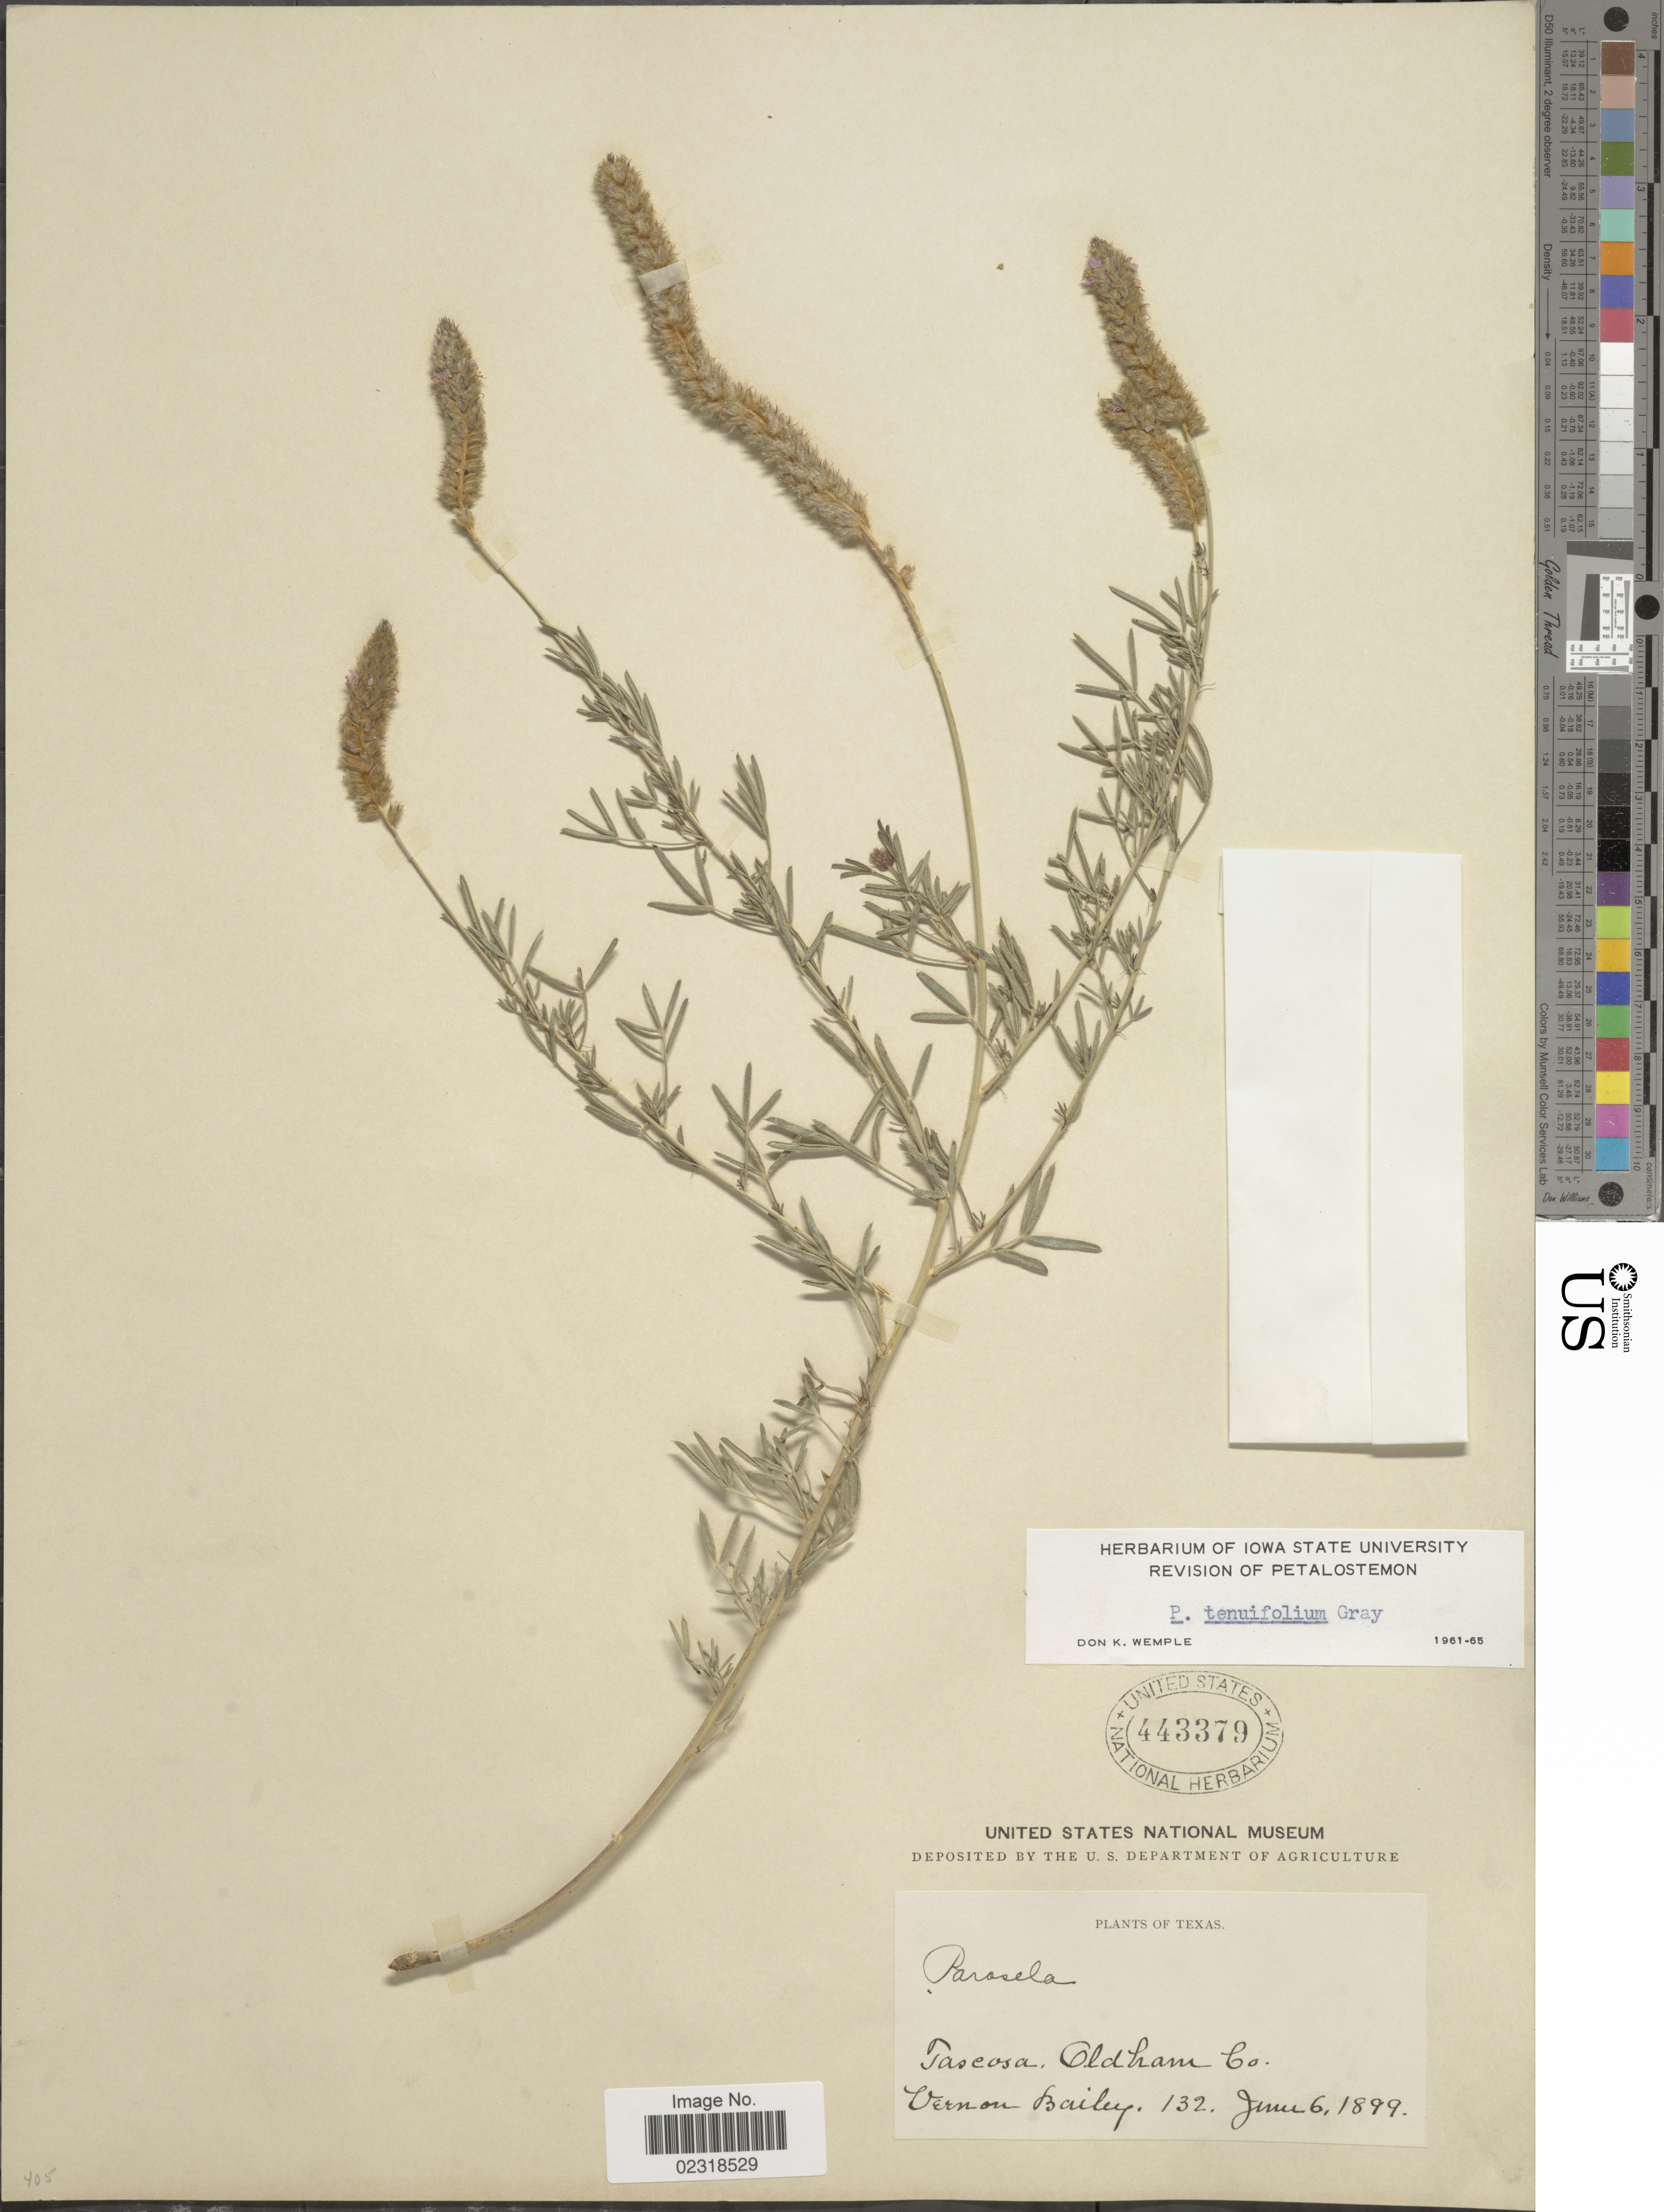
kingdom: Plantae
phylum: Tracheophyta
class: Magnoliopsida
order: Fabales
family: Fabaceae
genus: Dalea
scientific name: Dalea tenuifolia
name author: (A. Gray) Shinners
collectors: V. O. Bailey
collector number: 132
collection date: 1899-06-06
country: United States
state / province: Texas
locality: Tascosa, Oldham Co.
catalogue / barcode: US 443379